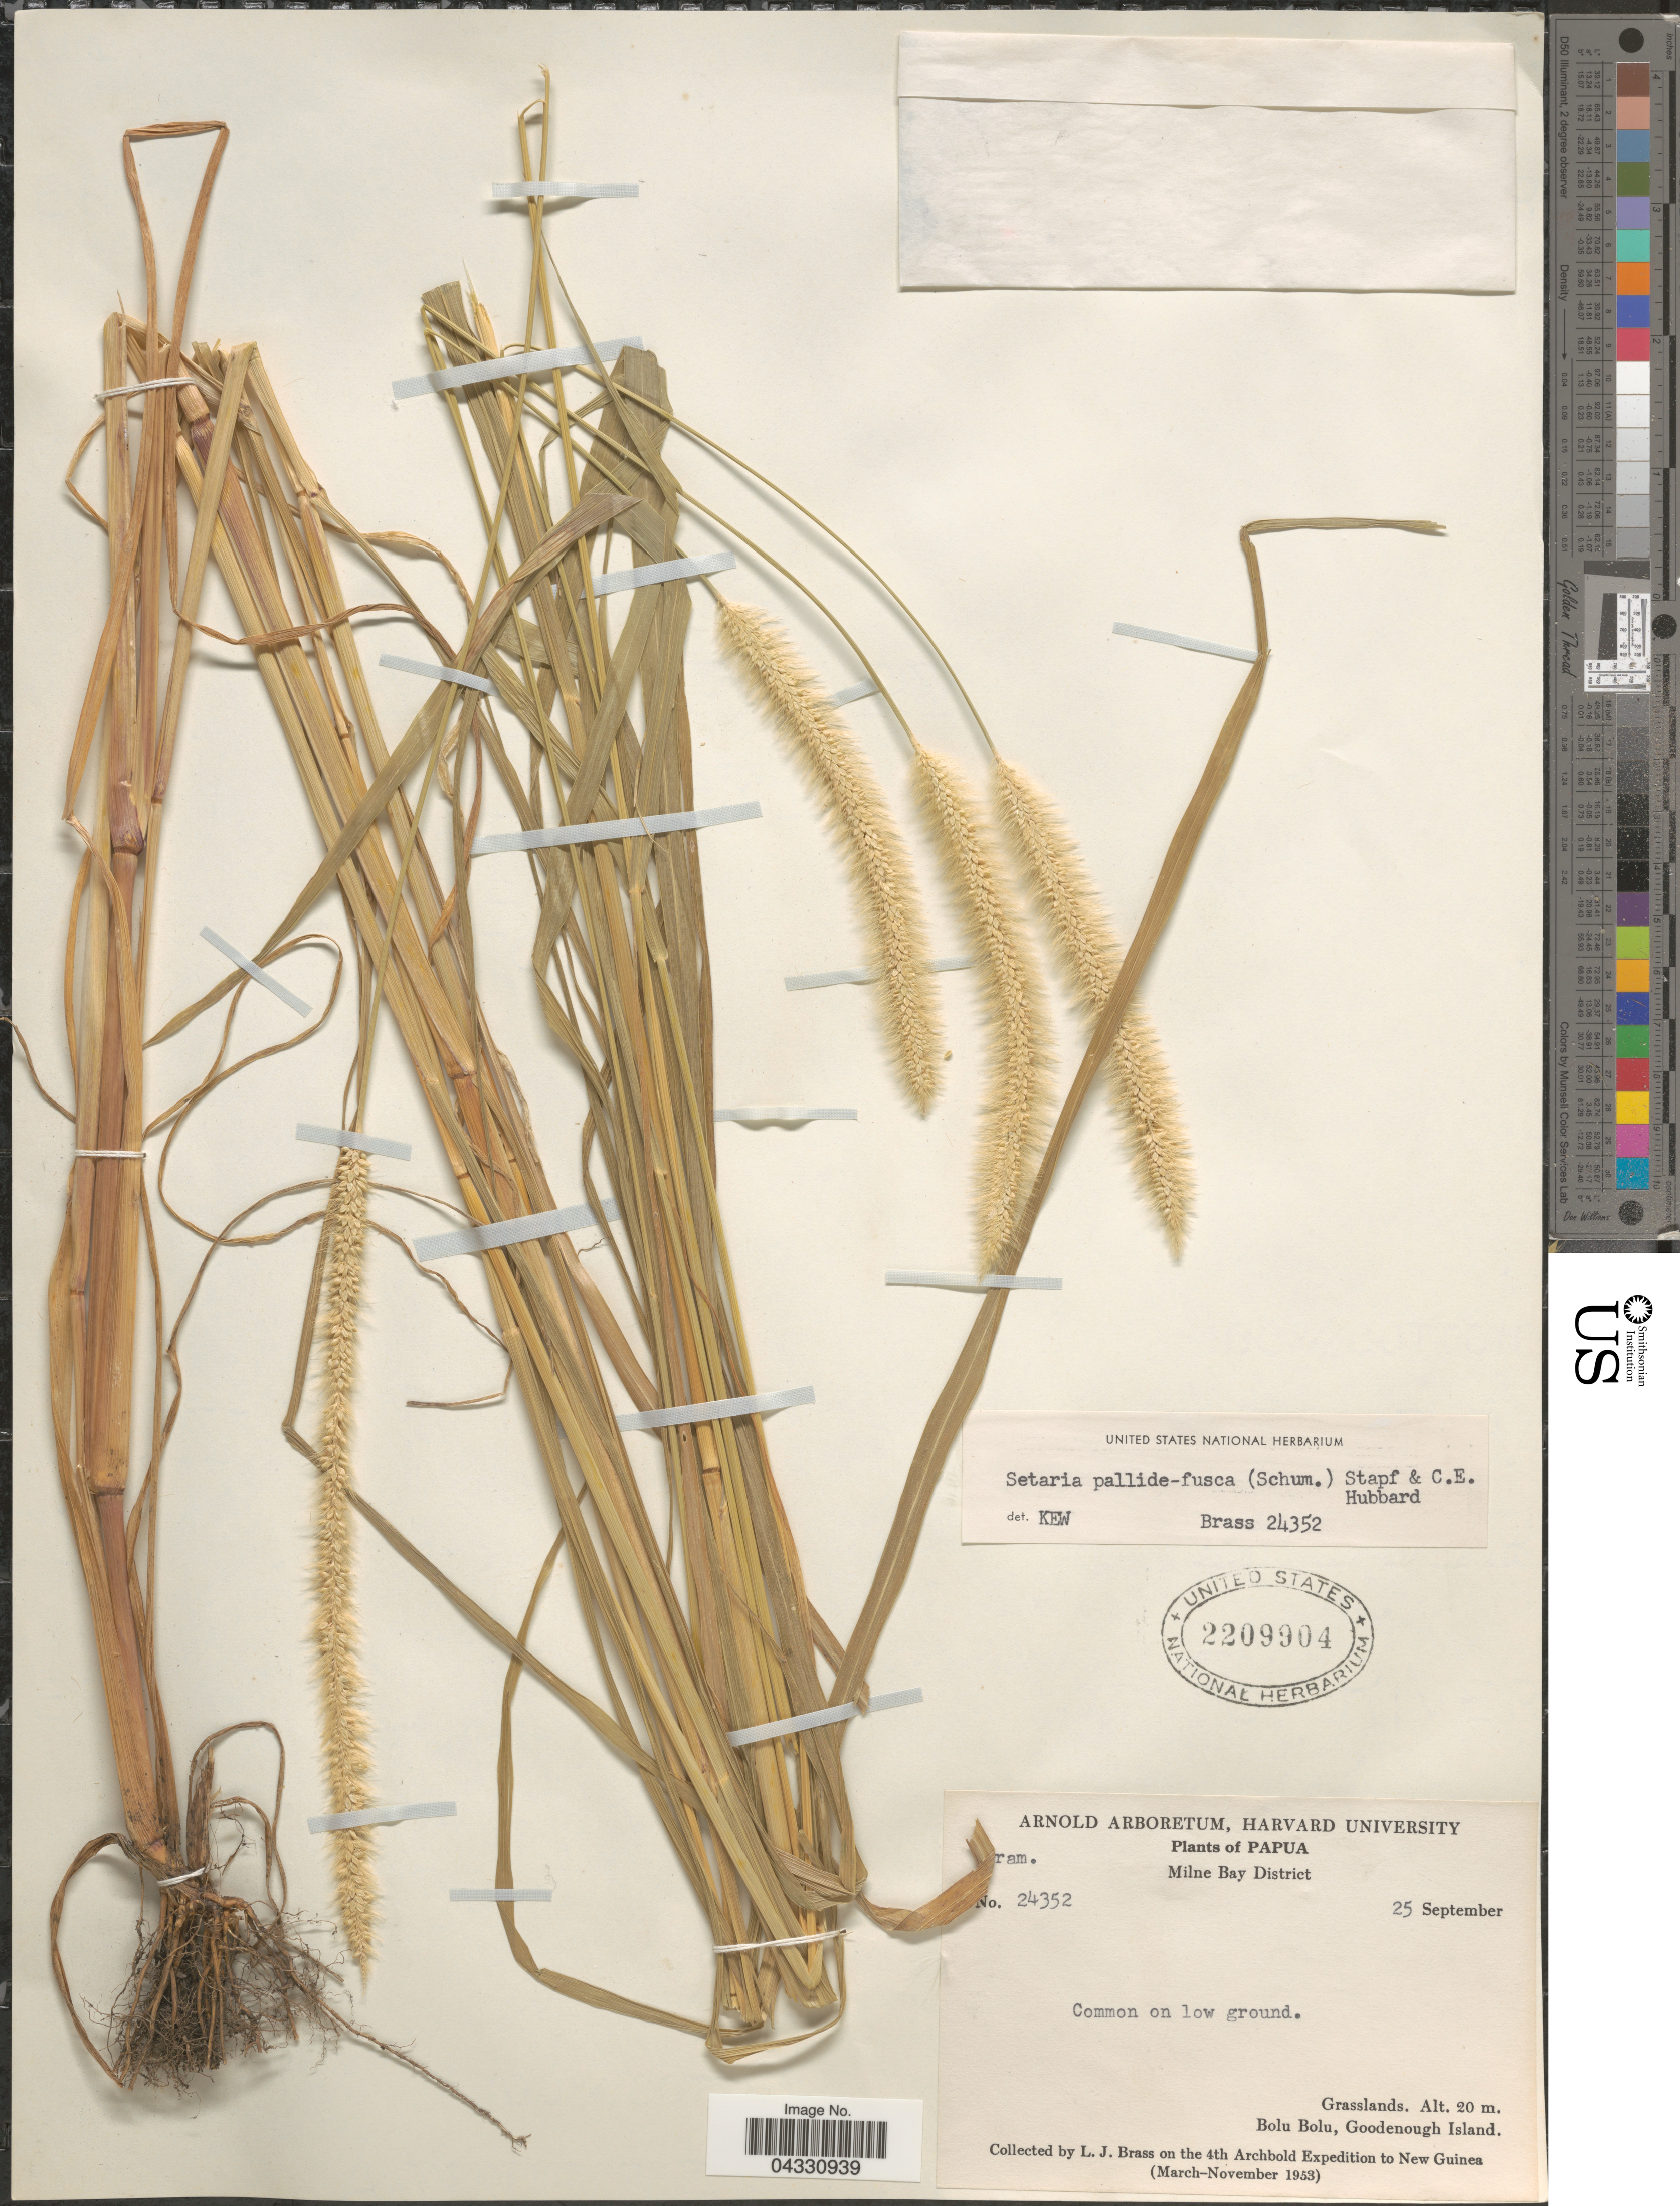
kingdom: Plantae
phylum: Tracheophyta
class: Liliopsida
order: Poales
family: Poaceae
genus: Setaria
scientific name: Setaria pallide-fusca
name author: (Schumach.) Stapf & C.E. Hubb.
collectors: L. J. Brass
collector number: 24352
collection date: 1953-09-25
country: Papua New Guinea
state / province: Milne Bay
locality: Papua. Milne Bay District. Bolu bolu, Goodenough Island. On the 4th Archbold Expedition to New Guinea (March-November 1953).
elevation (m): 20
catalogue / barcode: US 2209904